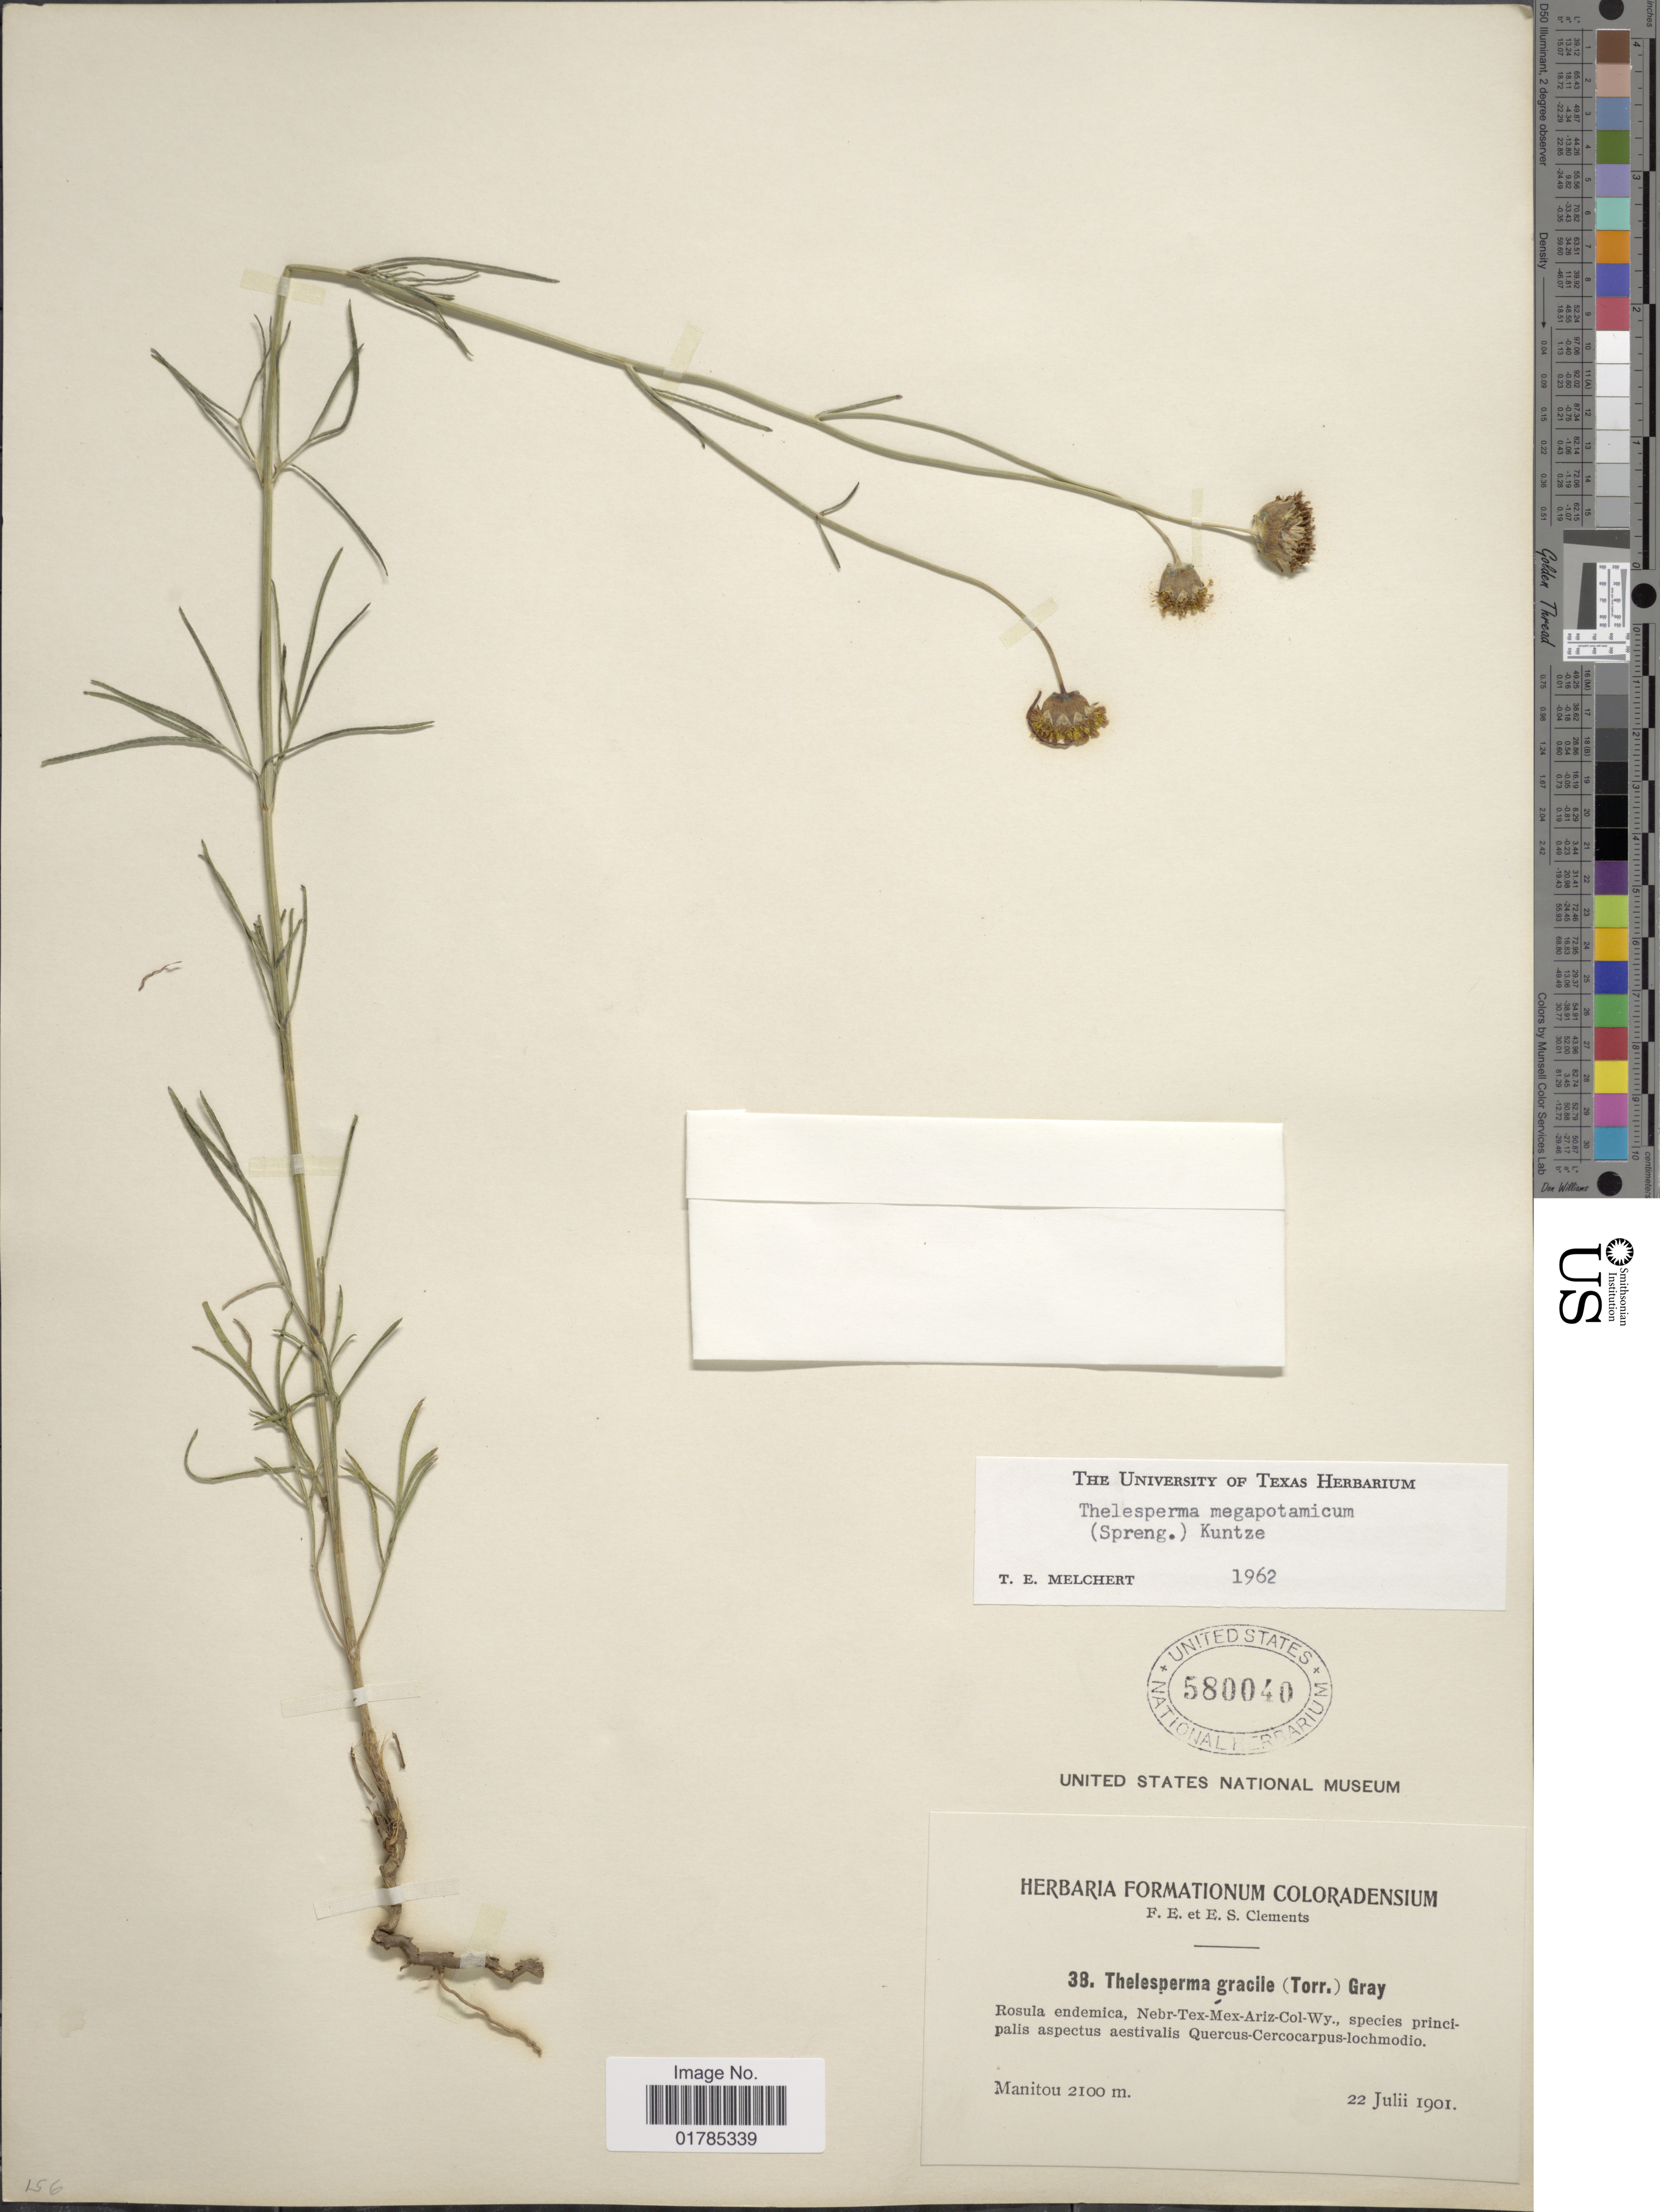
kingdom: Plantae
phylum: Tracheophyta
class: Magnoliopsida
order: Asterales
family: Asteraceae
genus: Thelesperma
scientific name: Thelesperma megapotamicum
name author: (Spreng.) Herter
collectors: F. E. Clements & E. S. Clements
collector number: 38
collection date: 1901-07-22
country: United States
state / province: Colorado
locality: Manitou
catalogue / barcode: US 580040